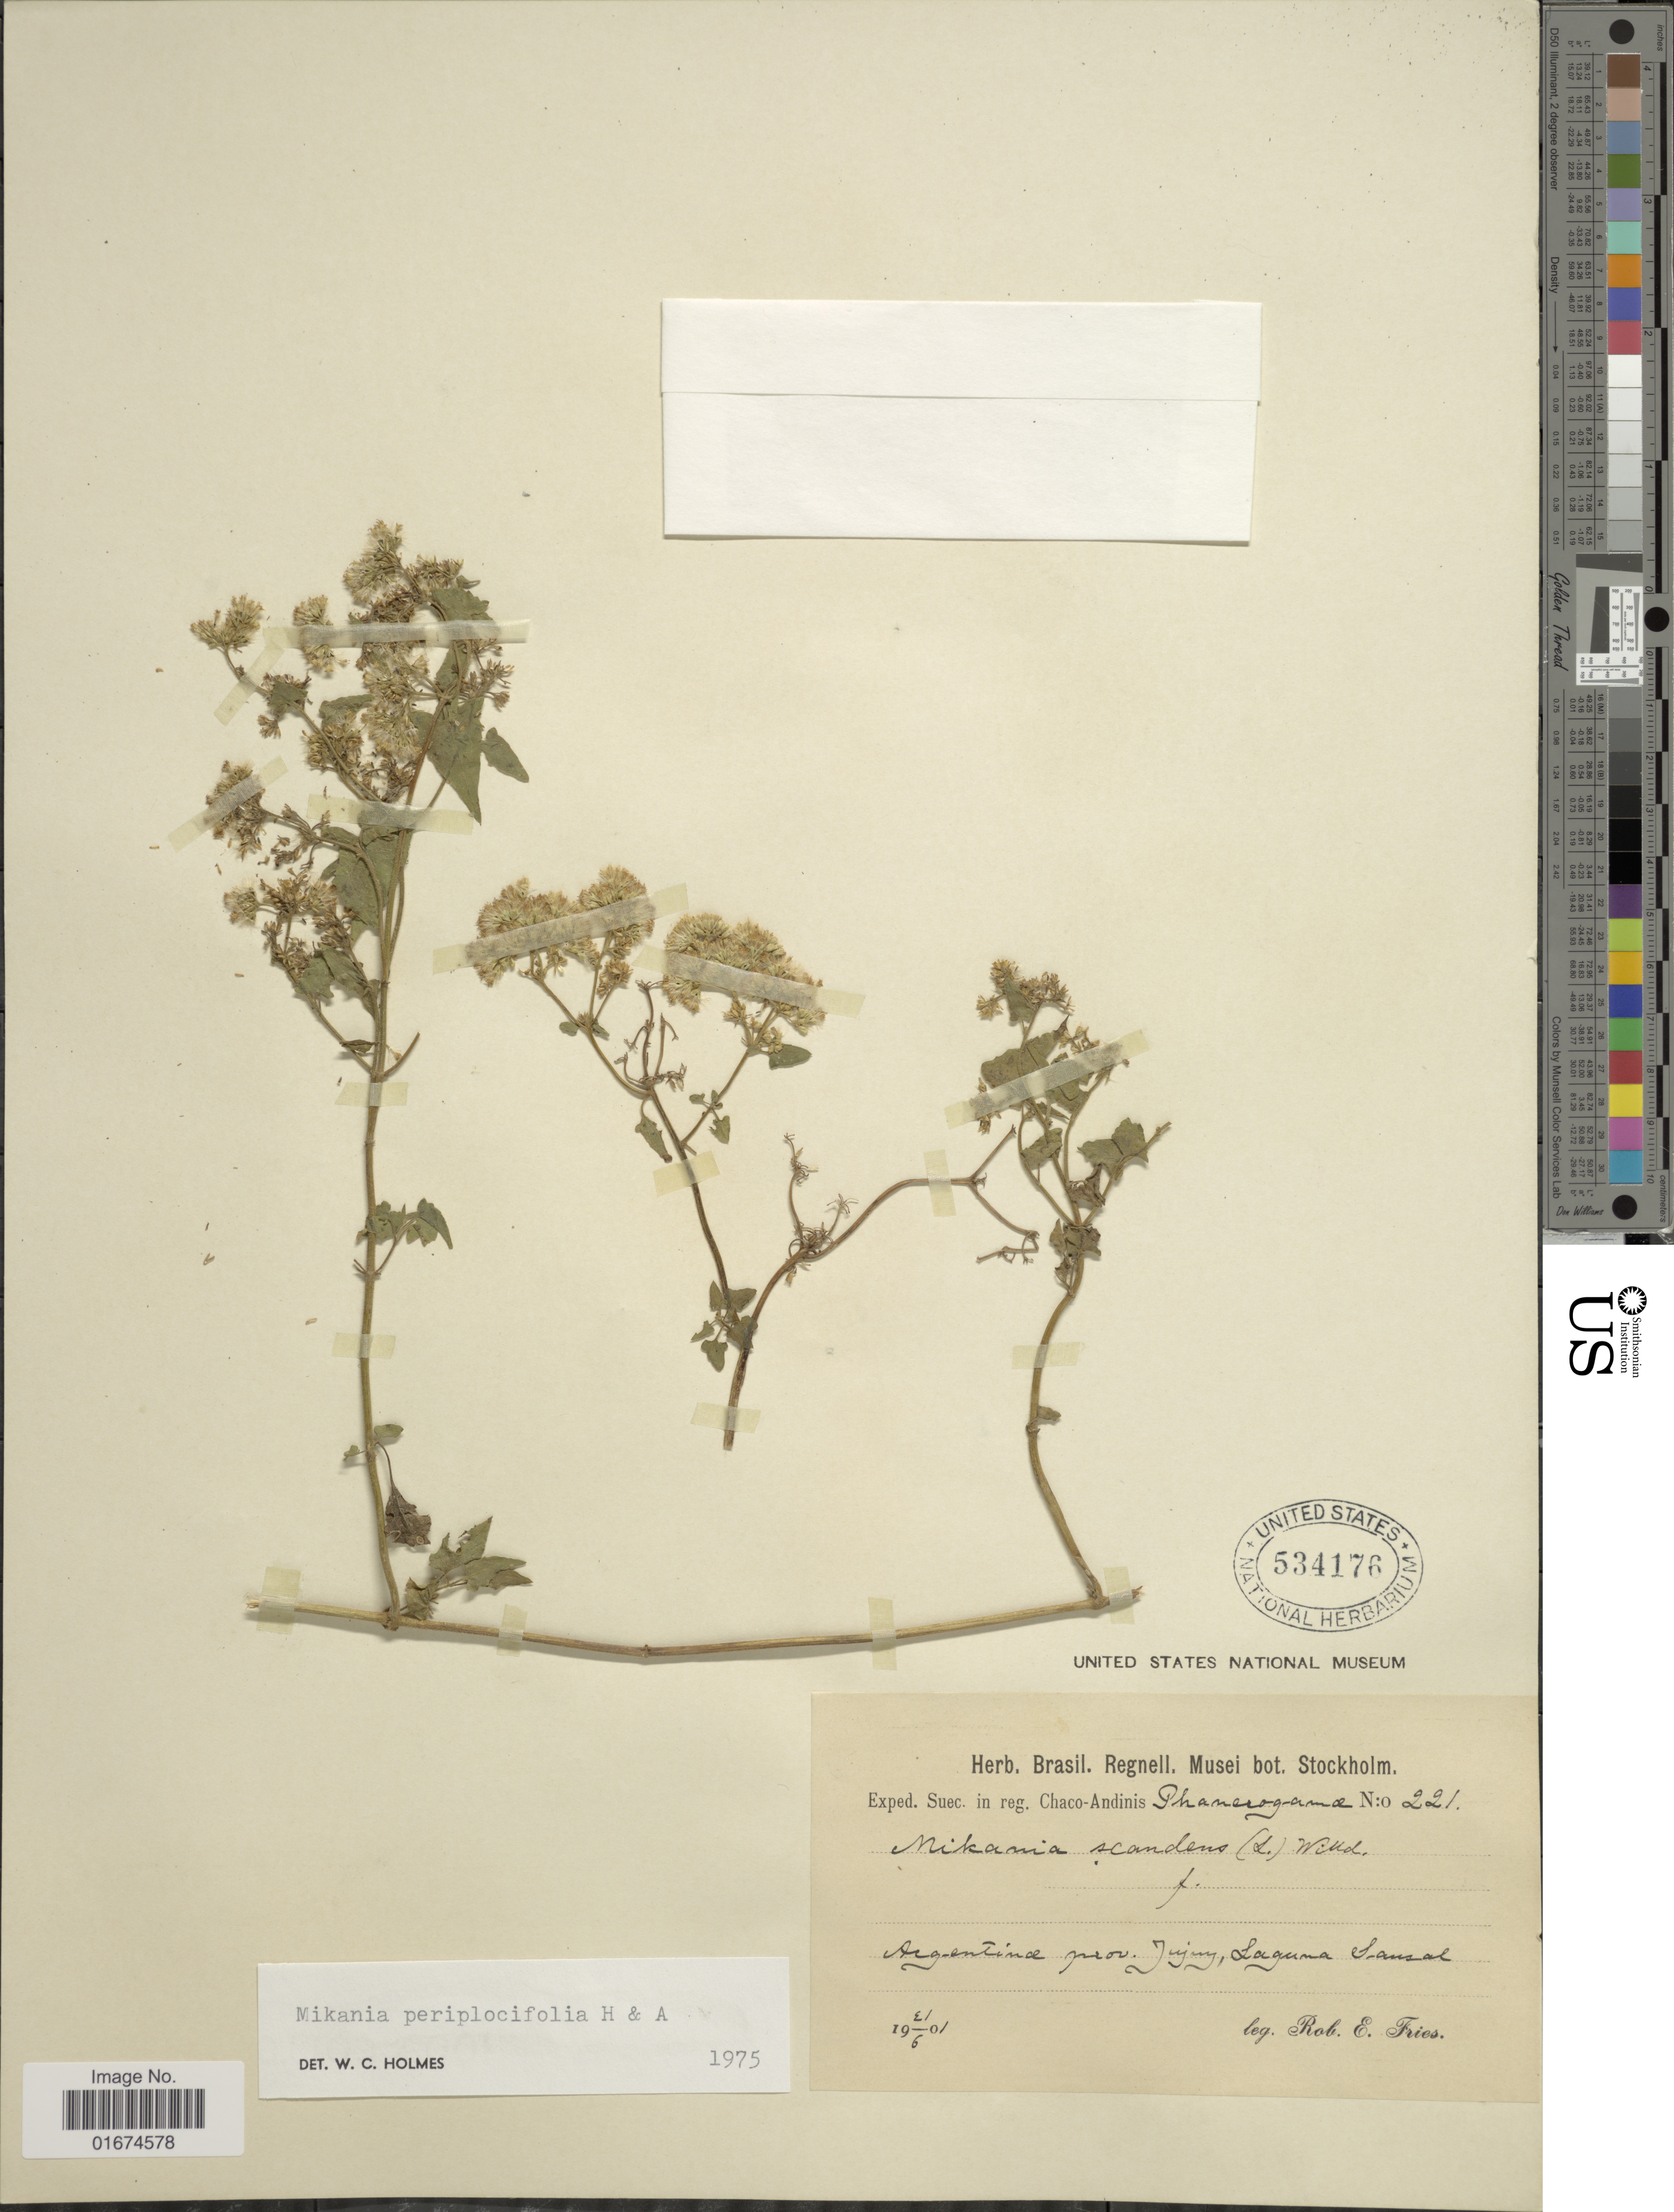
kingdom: Plantae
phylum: Tracheophyta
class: Magnoliopsida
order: Asterales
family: Asteraceae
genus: Mikania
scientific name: Mikania periplocifolia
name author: Hook. & Arn.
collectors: R. E. Fries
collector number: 221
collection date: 1901-06-01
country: Argentina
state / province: Jujuy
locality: Laguna Sansal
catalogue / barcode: US 534176